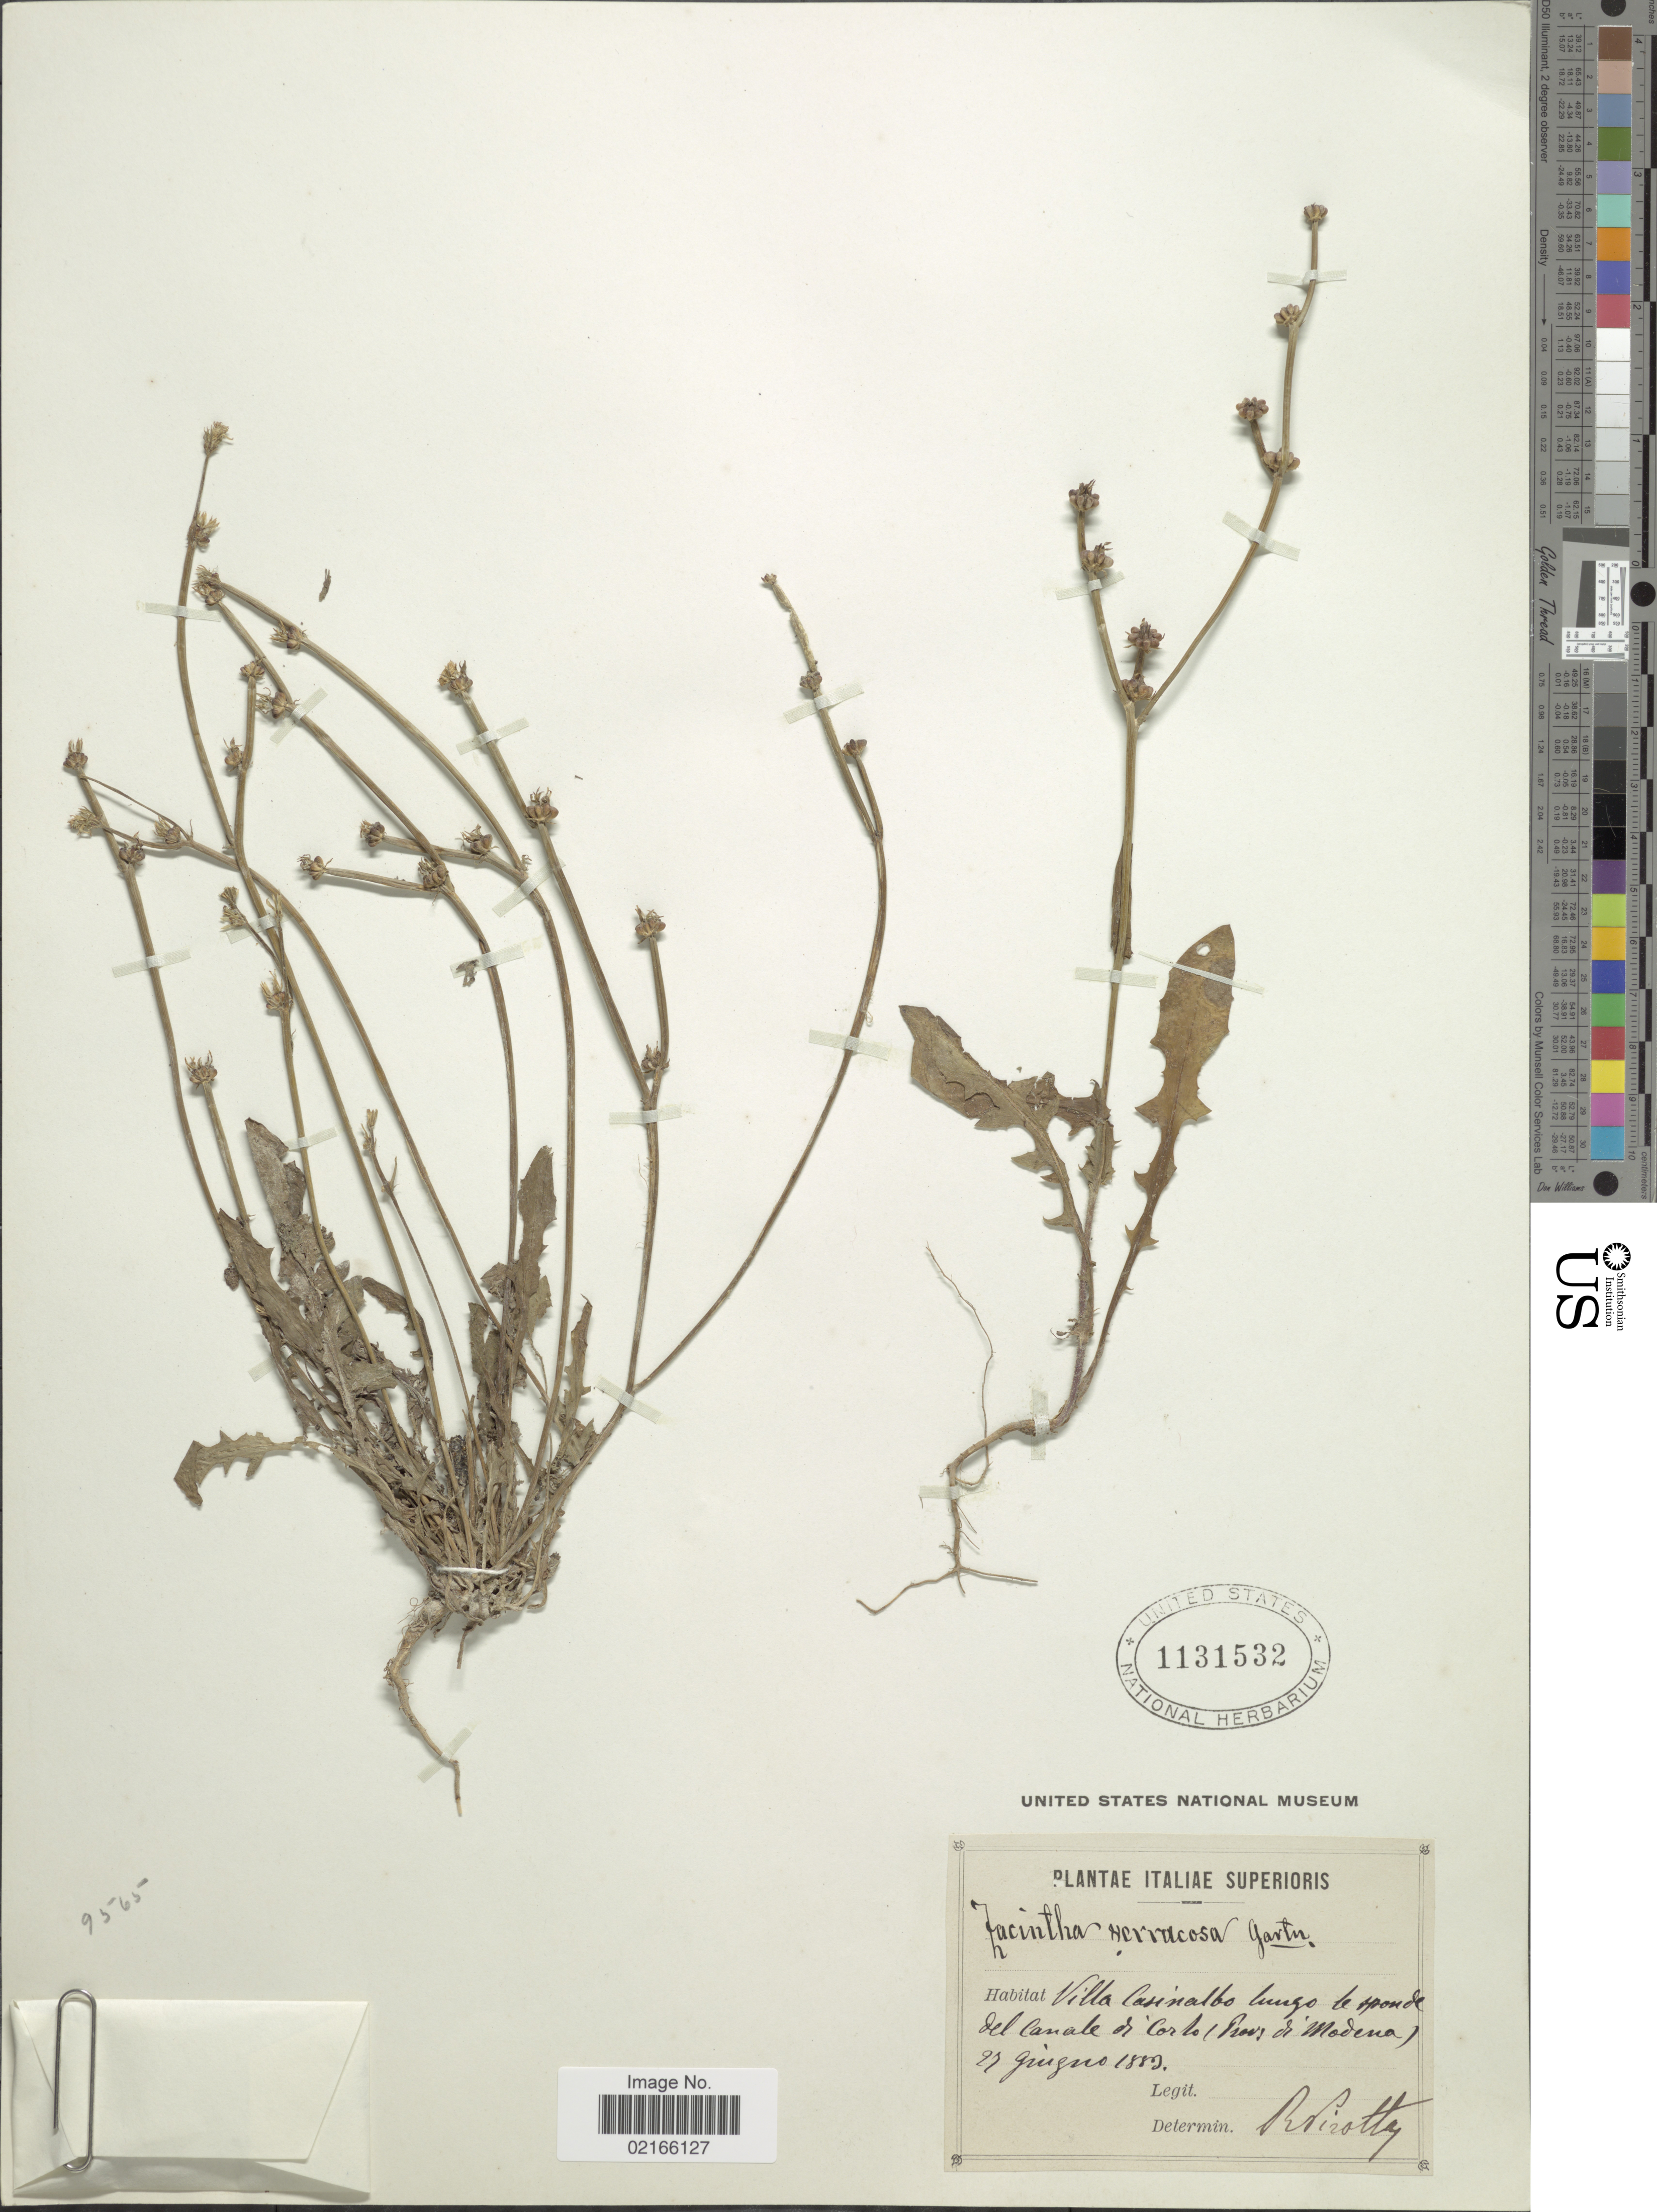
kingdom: Plantae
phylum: Tracheophyta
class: Magnoliopsida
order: Asterales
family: Asteraceae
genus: Crepis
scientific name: Crepis zacintha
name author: (L.) Loisel.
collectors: P. R. Pirotta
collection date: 1883-08-27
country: Italy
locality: Italiae Superioris, Villa Casinalbo luigo le sponde del canale of Corto (Prov de Modena) [interpreted]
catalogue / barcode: US 1131532